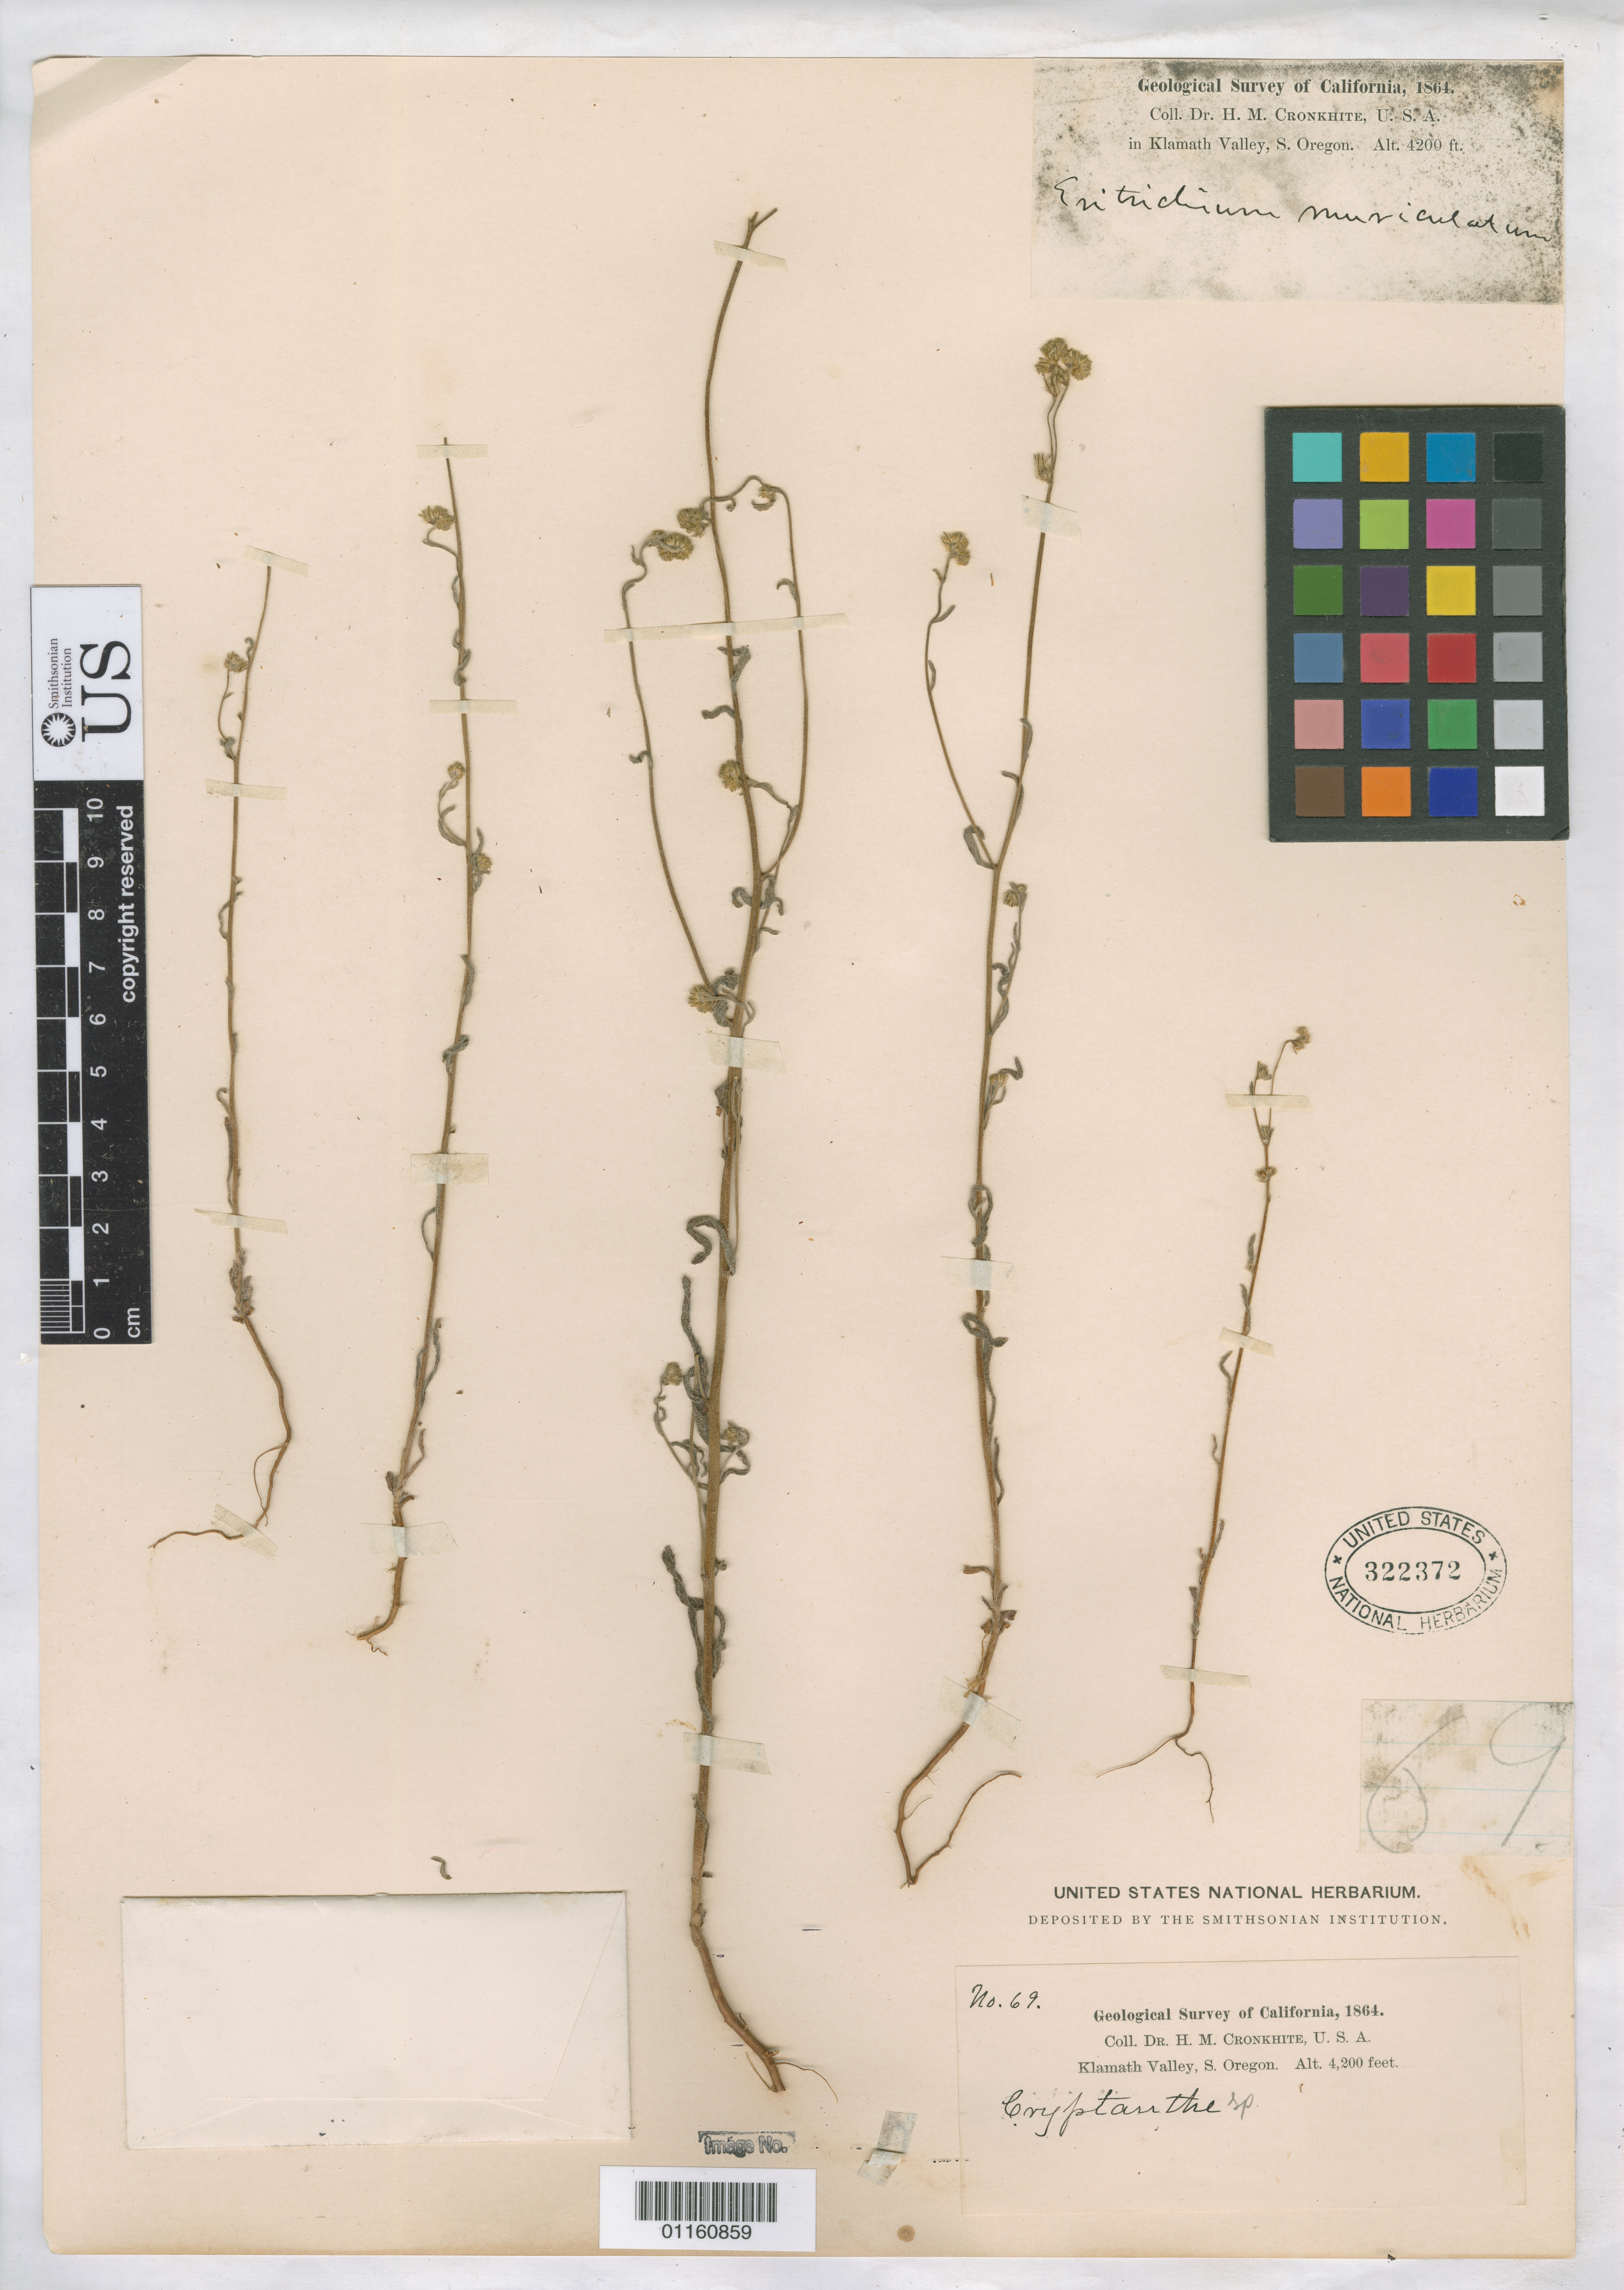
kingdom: Plantae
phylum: Tracheophyta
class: Magnoliopsida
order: Boraginales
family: Boraginaceae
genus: Cryptantha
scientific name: Cryptantha sp.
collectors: H. M. Cronkhite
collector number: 69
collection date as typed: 1864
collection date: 1864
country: United States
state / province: Oregon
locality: Klamath Valley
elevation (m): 1280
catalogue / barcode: US 322372